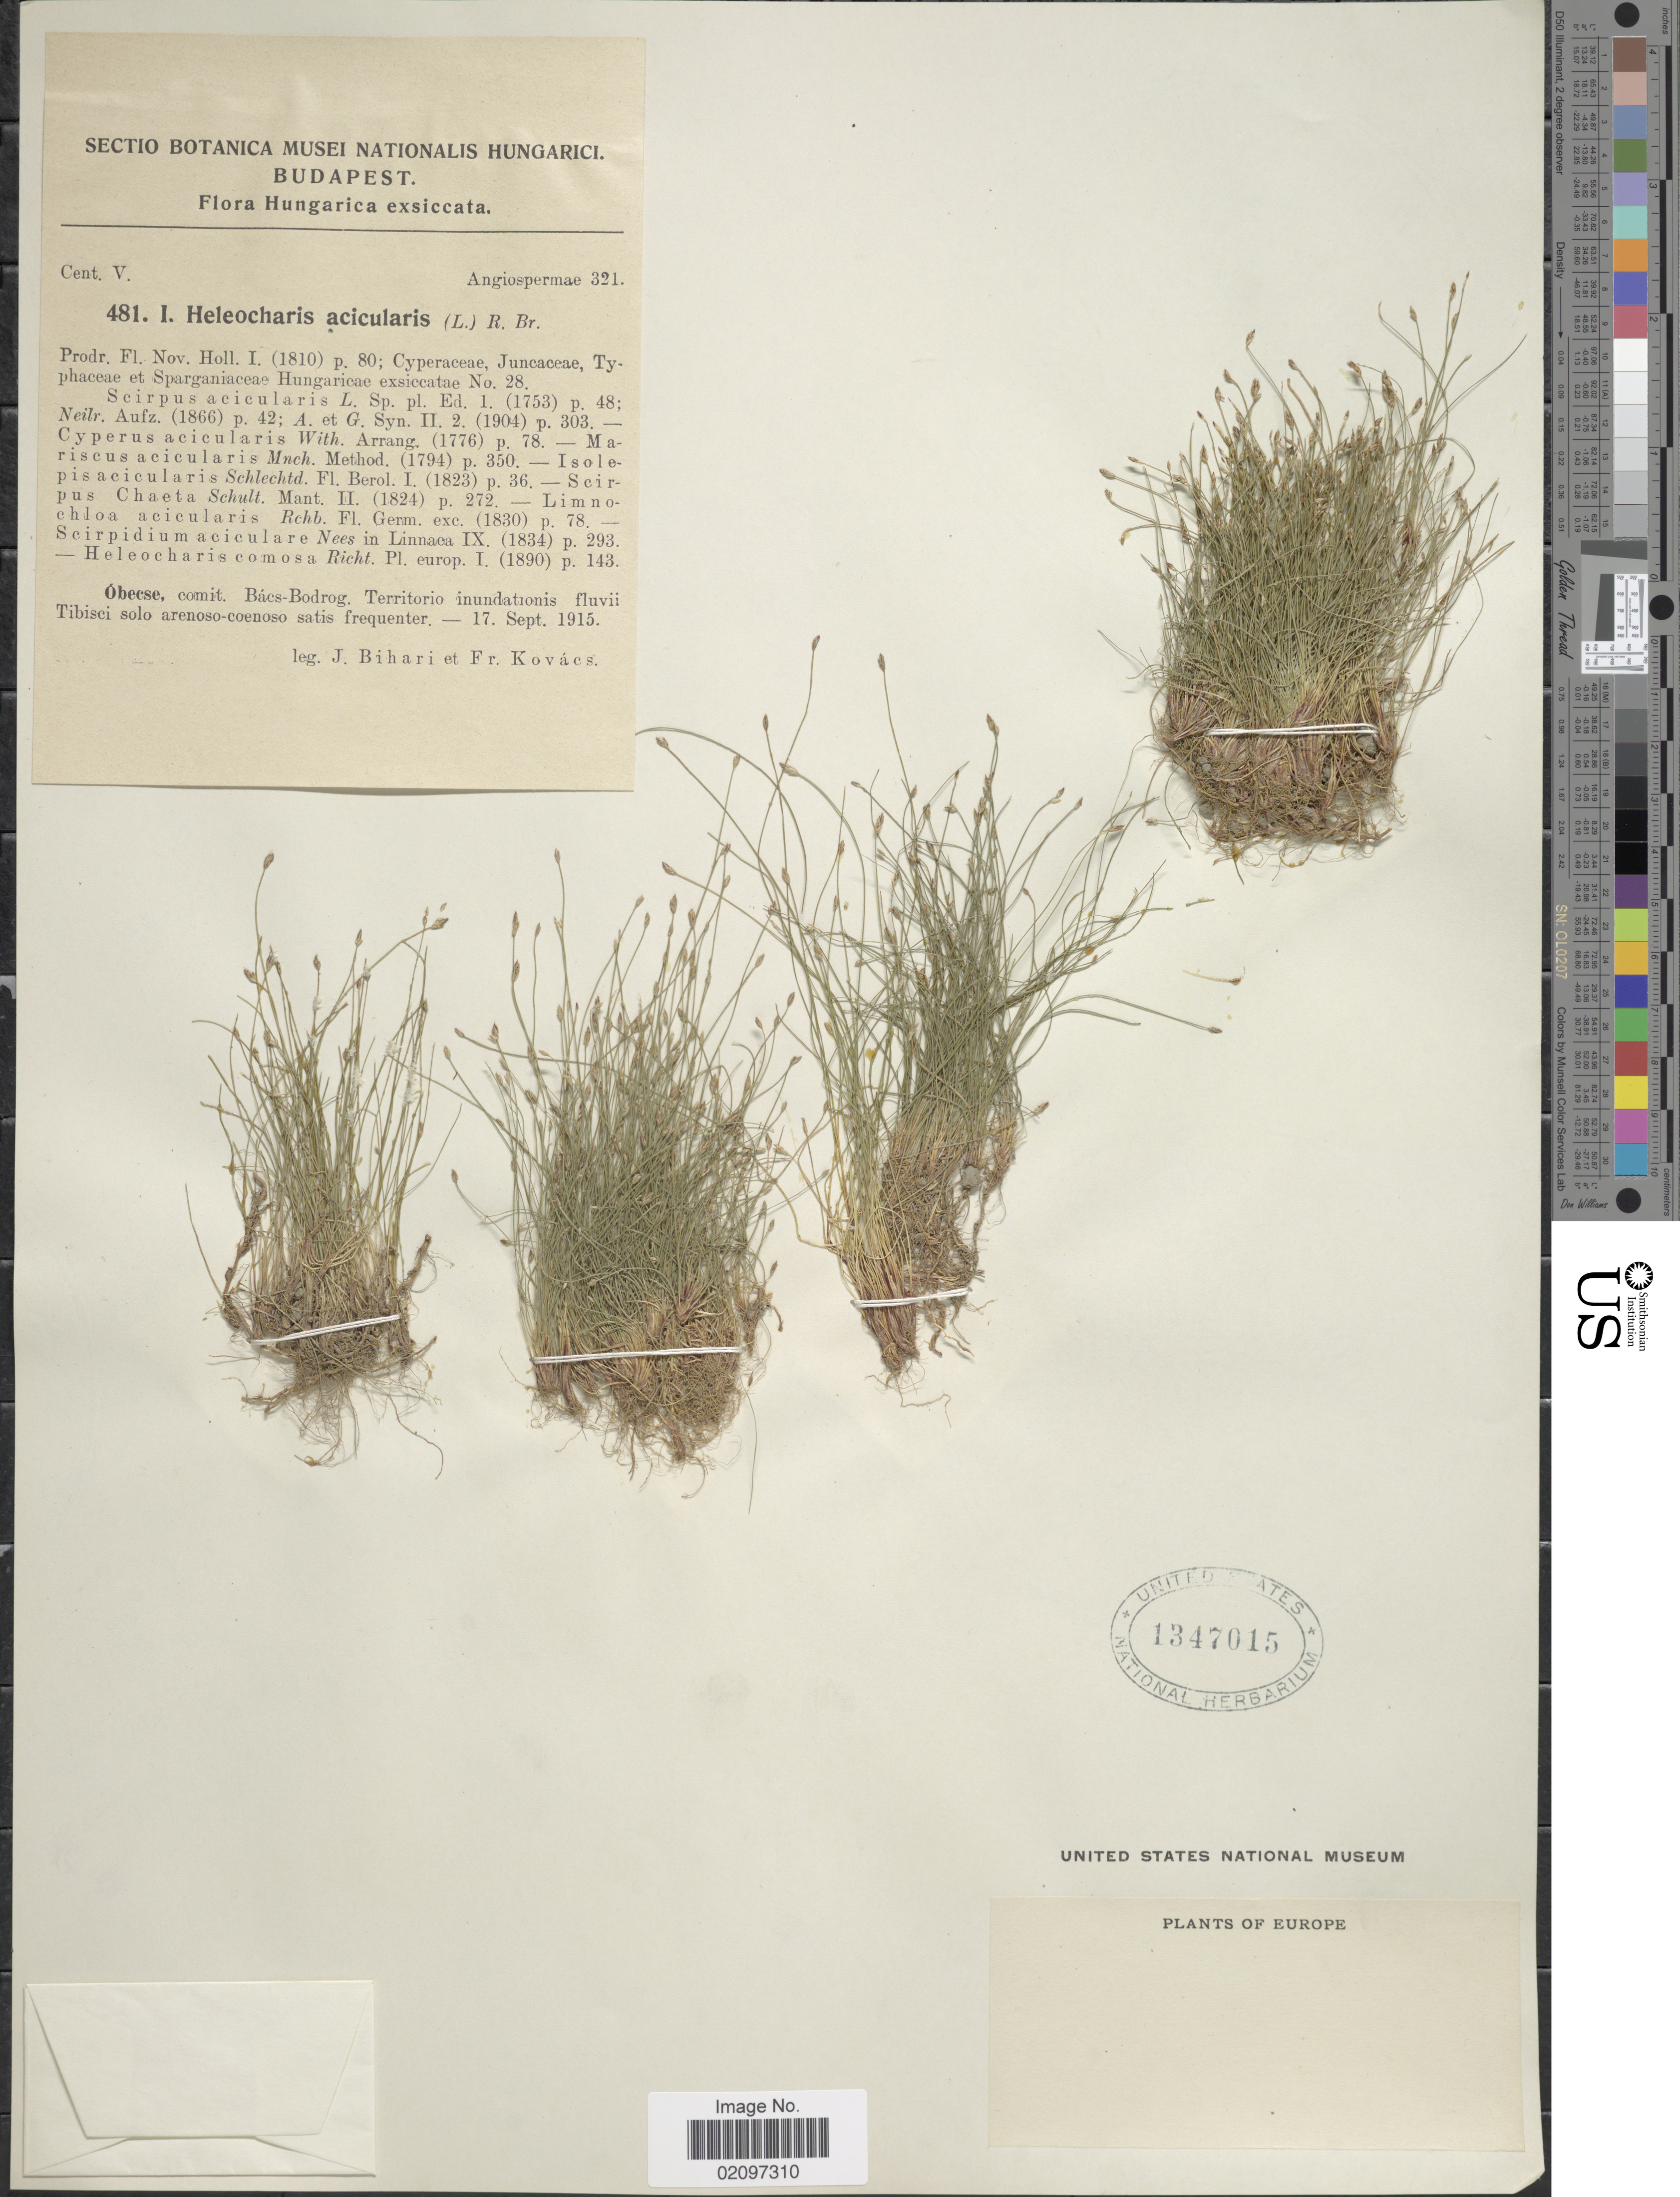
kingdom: Plantae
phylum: Tracheophyta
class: Liliopsida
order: Poales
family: Cyperaceae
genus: Eleocharis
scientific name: Eleocharis acicularis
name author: (L.) Roem. & Schult.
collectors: J. Bihari & F. Kovacs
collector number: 481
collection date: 1915-09-17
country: Hungary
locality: Obeese, comit. Bacs-Bodrog. Territorio inundationis fluvii, Tibisci solo arenoso - coenoso satis frequenter. Europe.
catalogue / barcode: US 1347015